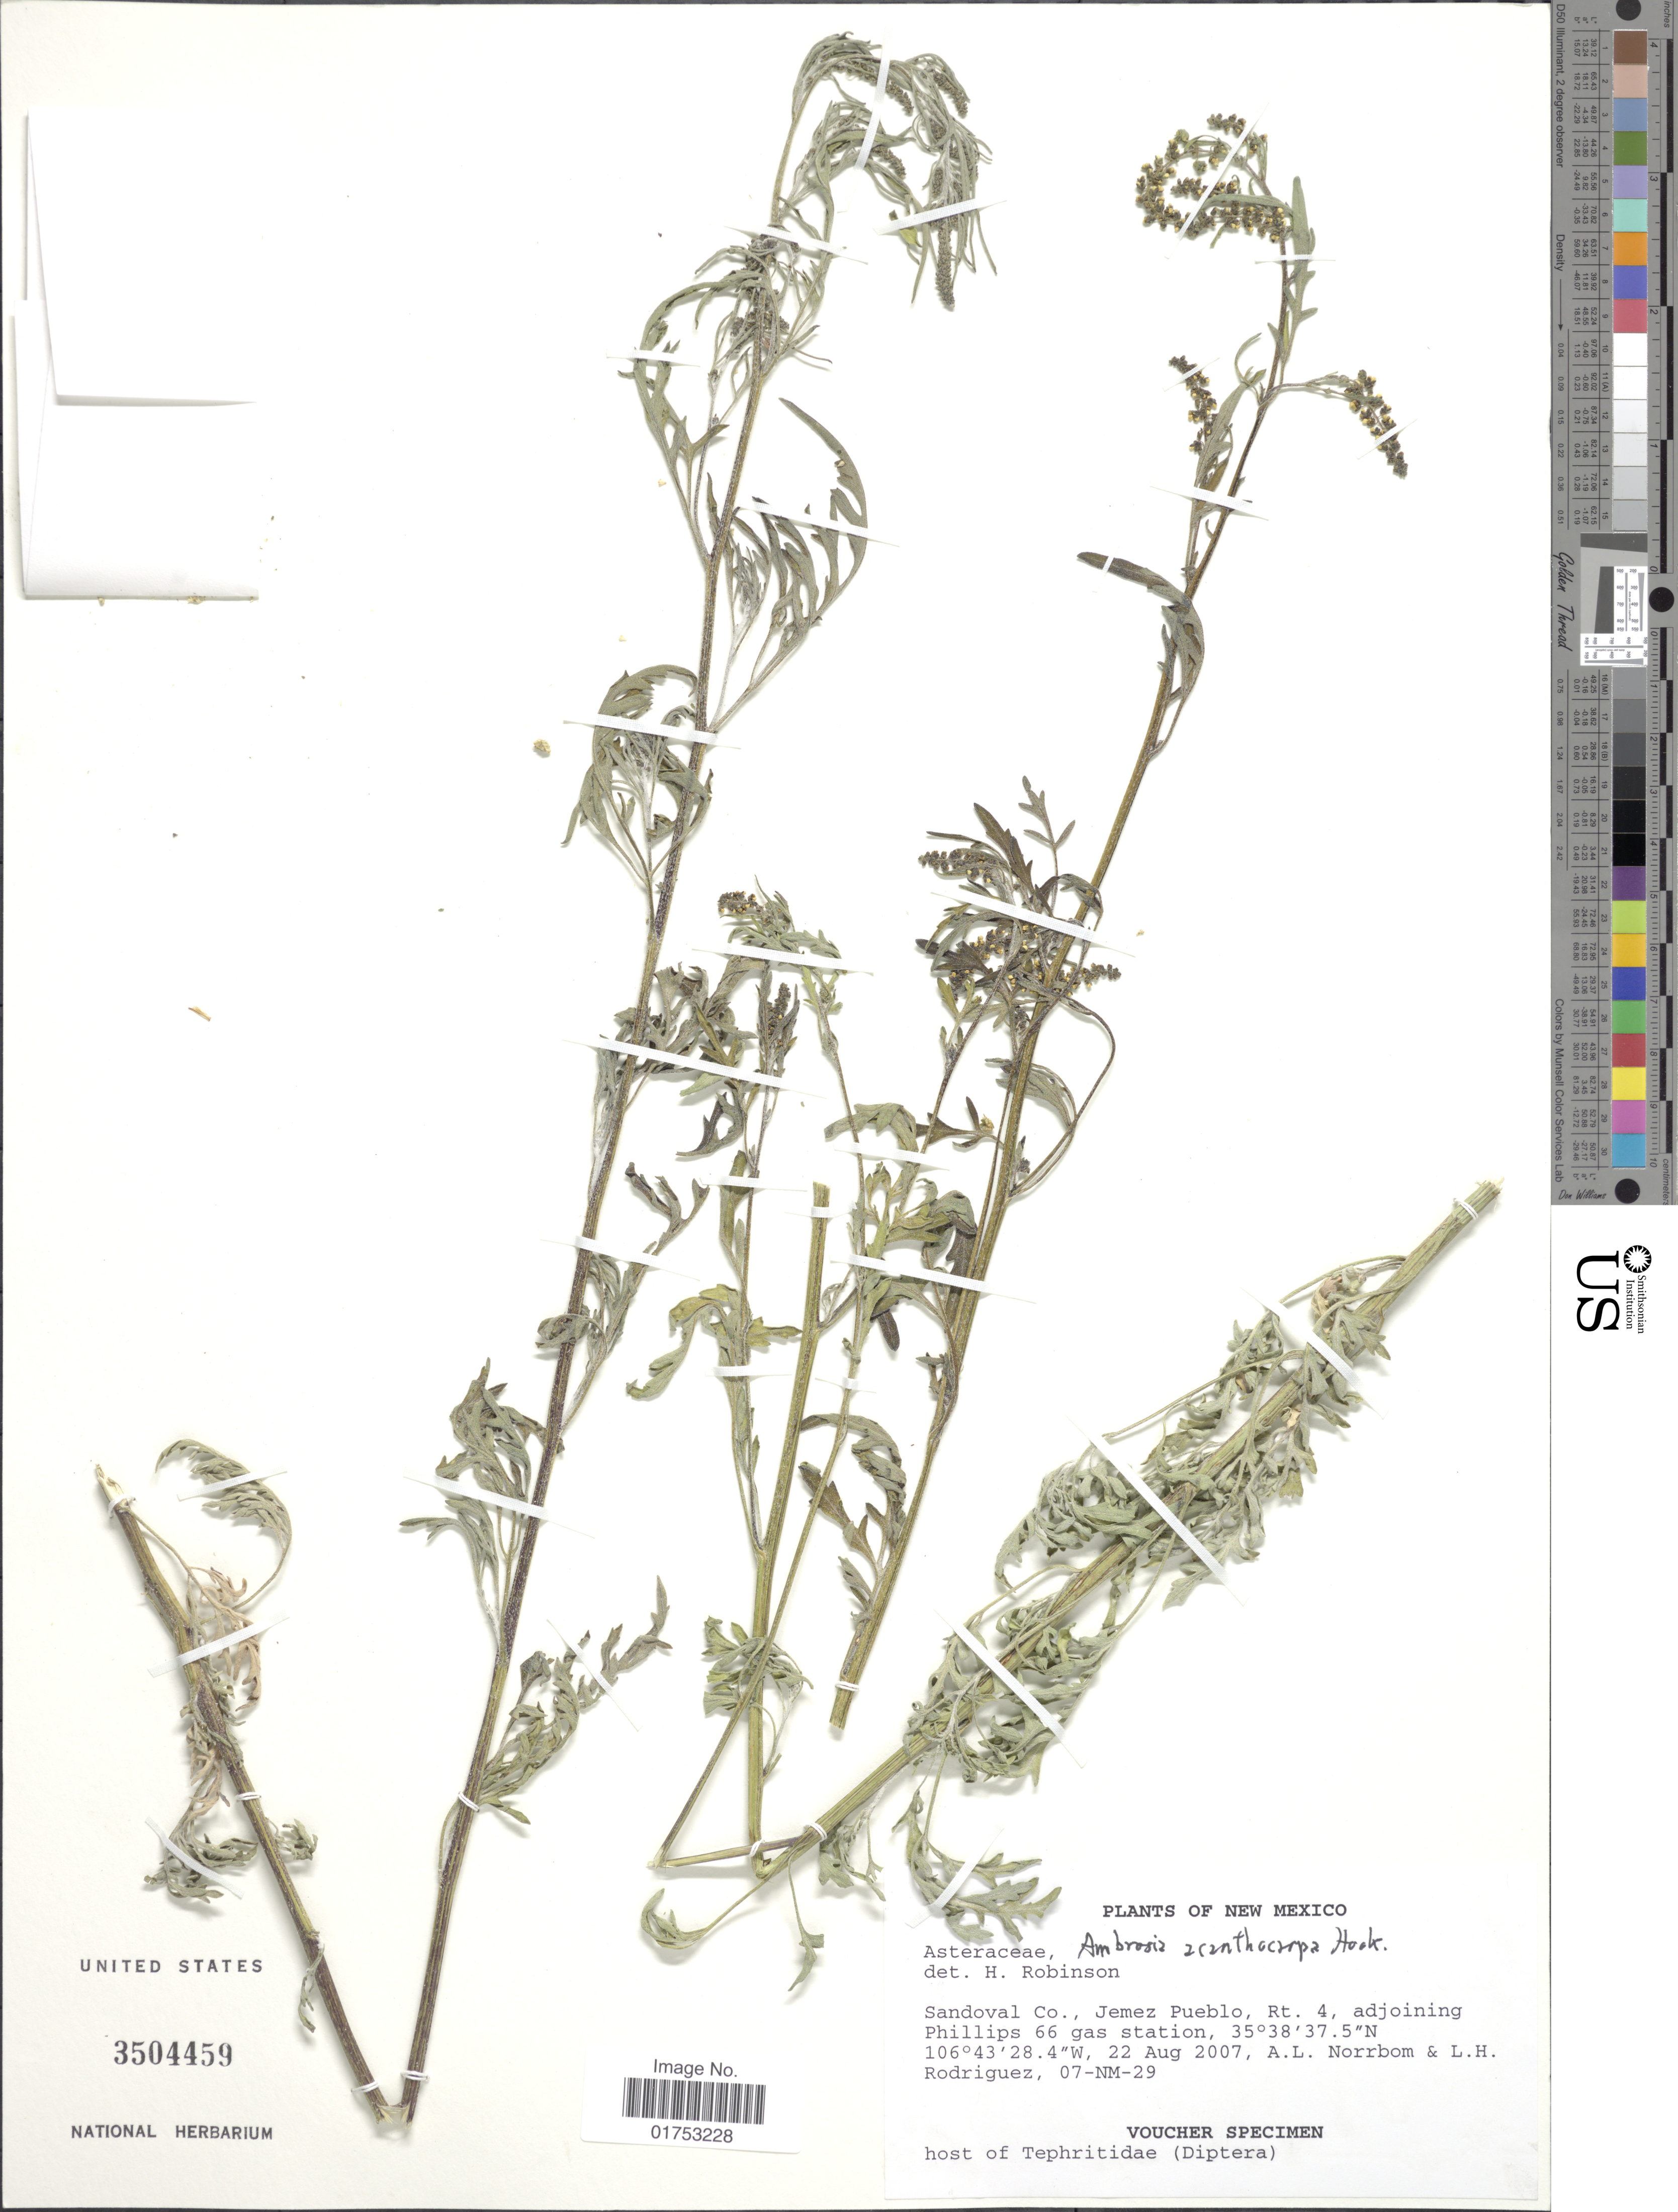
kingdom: Plantae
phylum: Tracheophyta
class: Magnoliopsida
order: Asterales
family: Asteraceae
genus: Ambrosia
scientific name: Ambrosia acanthicarpa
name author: Hook.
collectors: A. L. Norrbom & L. Rodriguez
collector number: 07-NM-29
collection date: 2007-08-22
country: United States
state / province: New Mexico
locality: Sandoval Co., Jemez Pueblo, Rt 4, adjoining Phillips66 gas station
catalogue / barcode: US 3504459